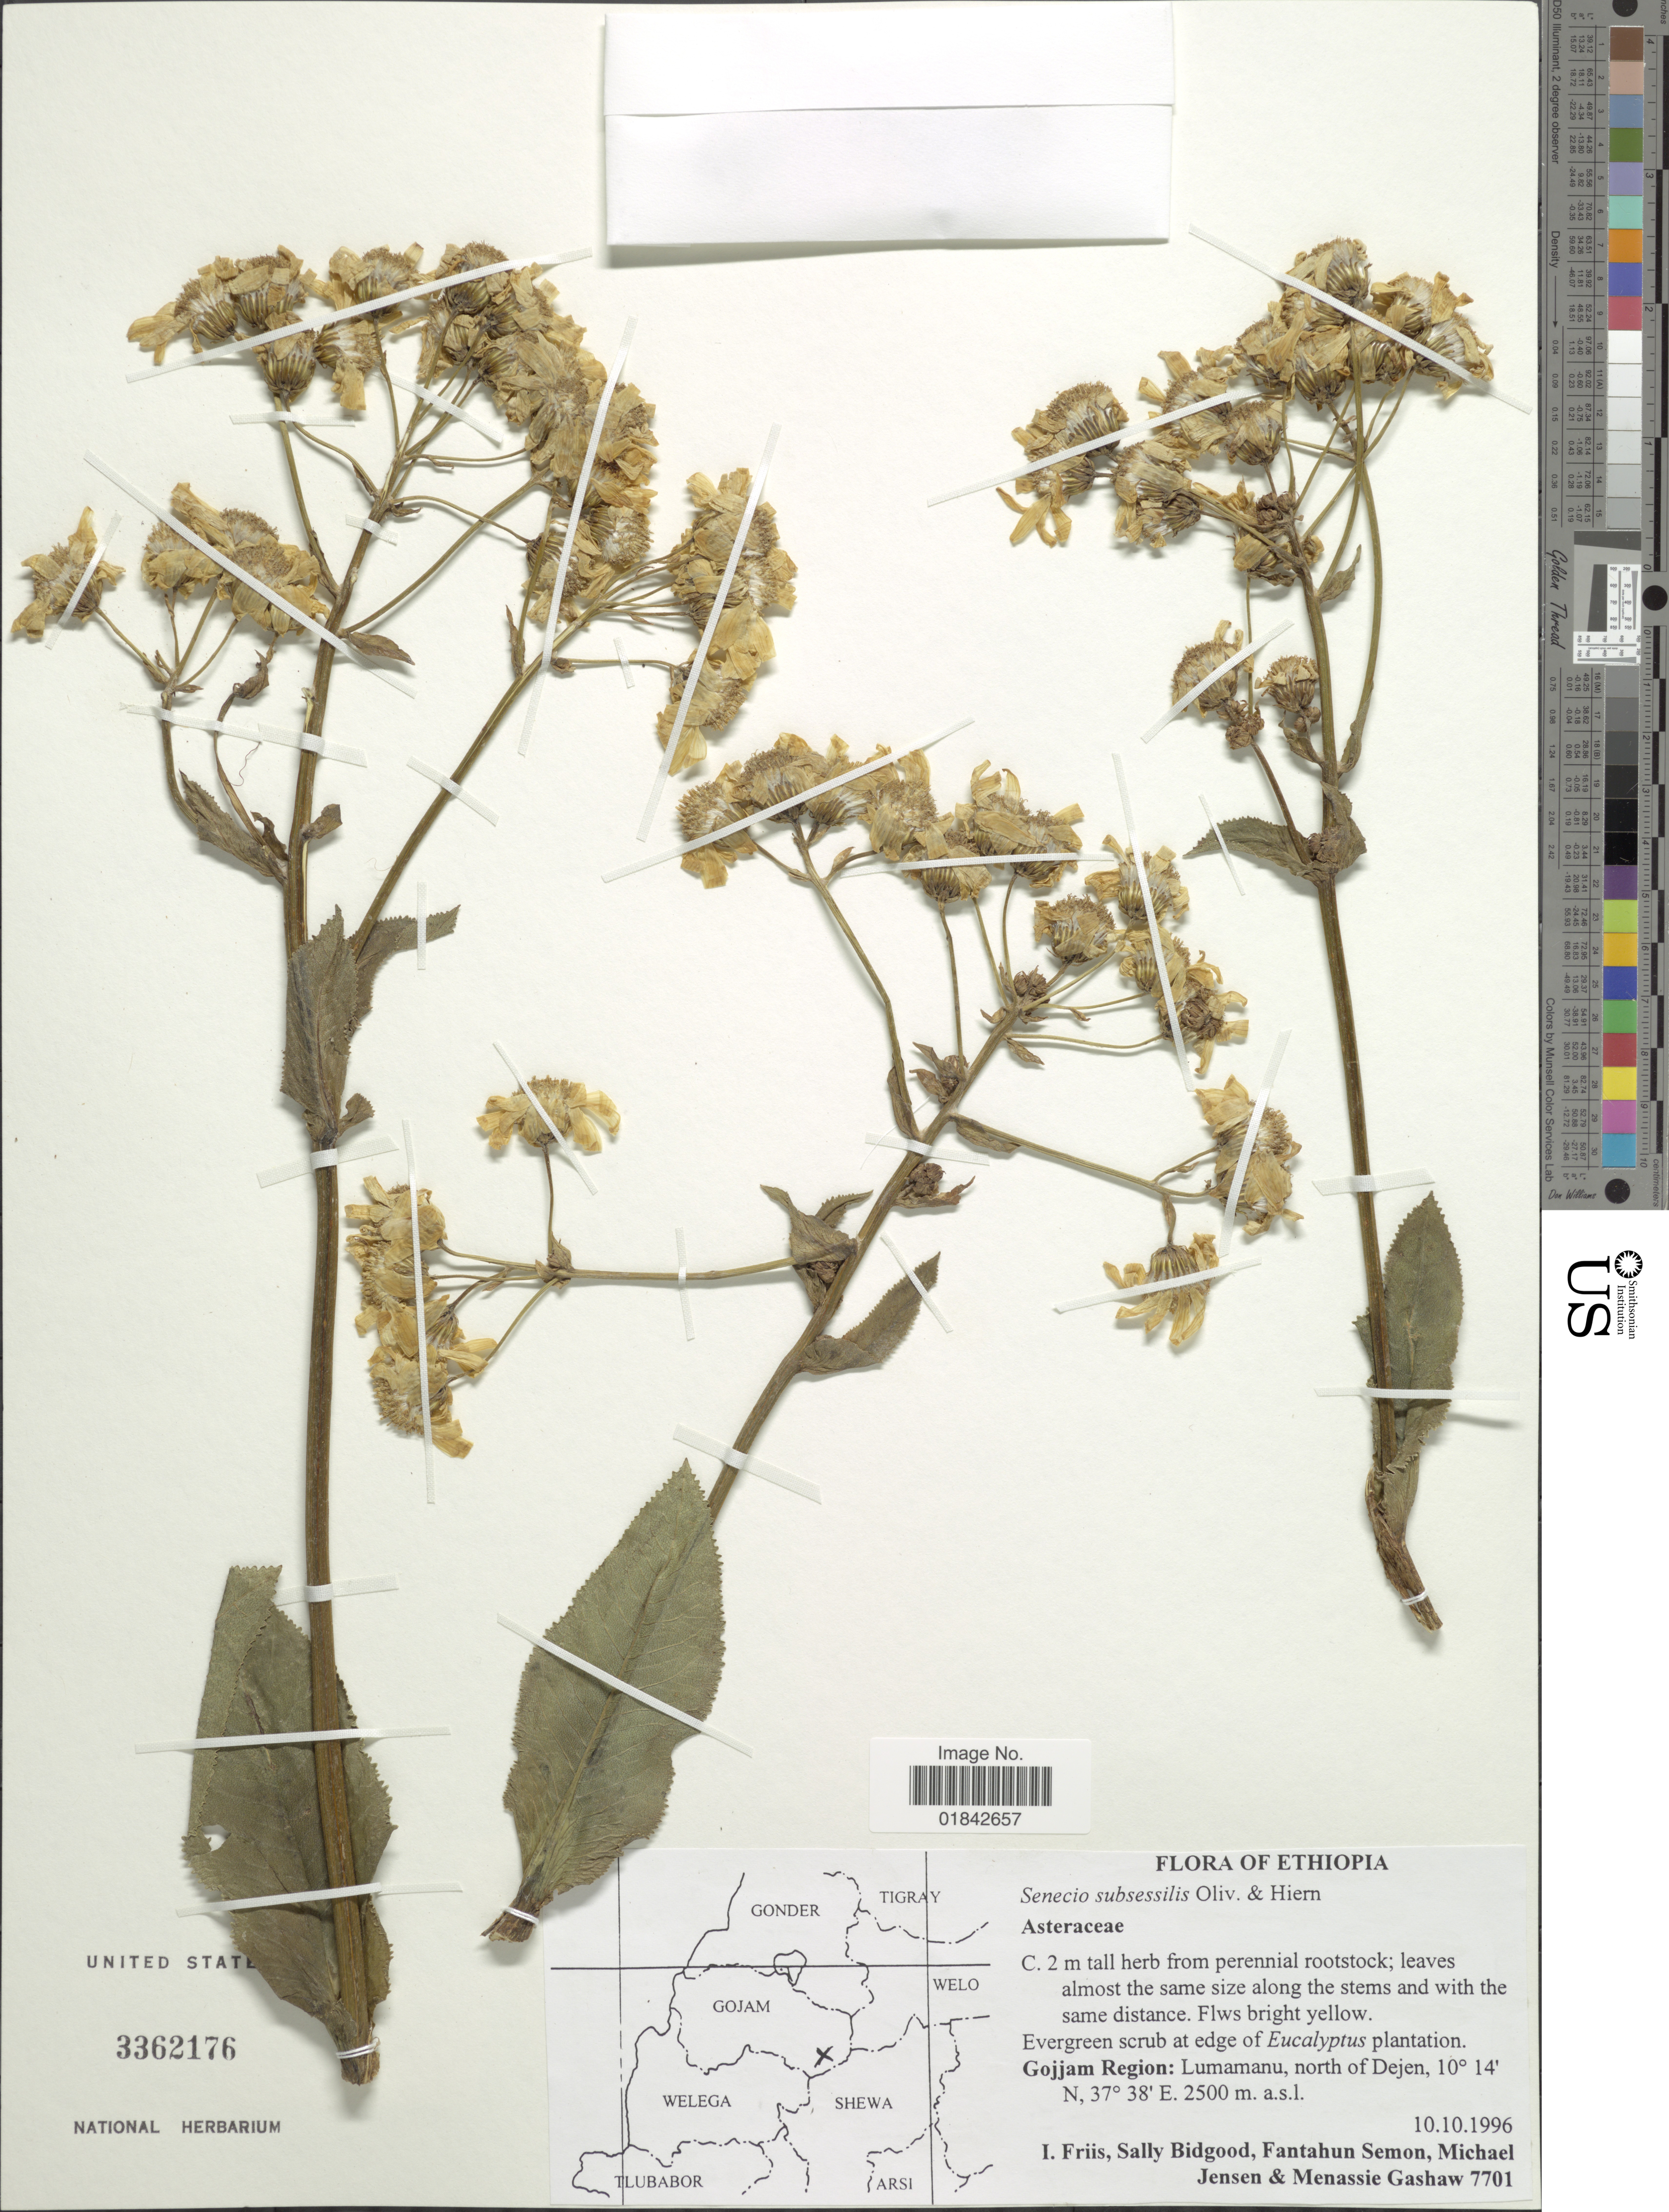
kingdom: Plantae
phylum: Tracheophyta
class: Magnoliopsida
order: Asterales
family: Asteraceae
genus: Senecio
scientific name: Senecio subsessilis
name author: Oliv. & Hiern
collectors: I. Friis, S. Bidgood, F. Semon, M. Jensen & M. Gashaw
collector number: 7701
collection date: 1996-10-10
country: Ethiopia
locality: Gojjam Region: Lumamanu, north of Dejen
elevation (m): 2500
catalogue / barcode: US 3362176